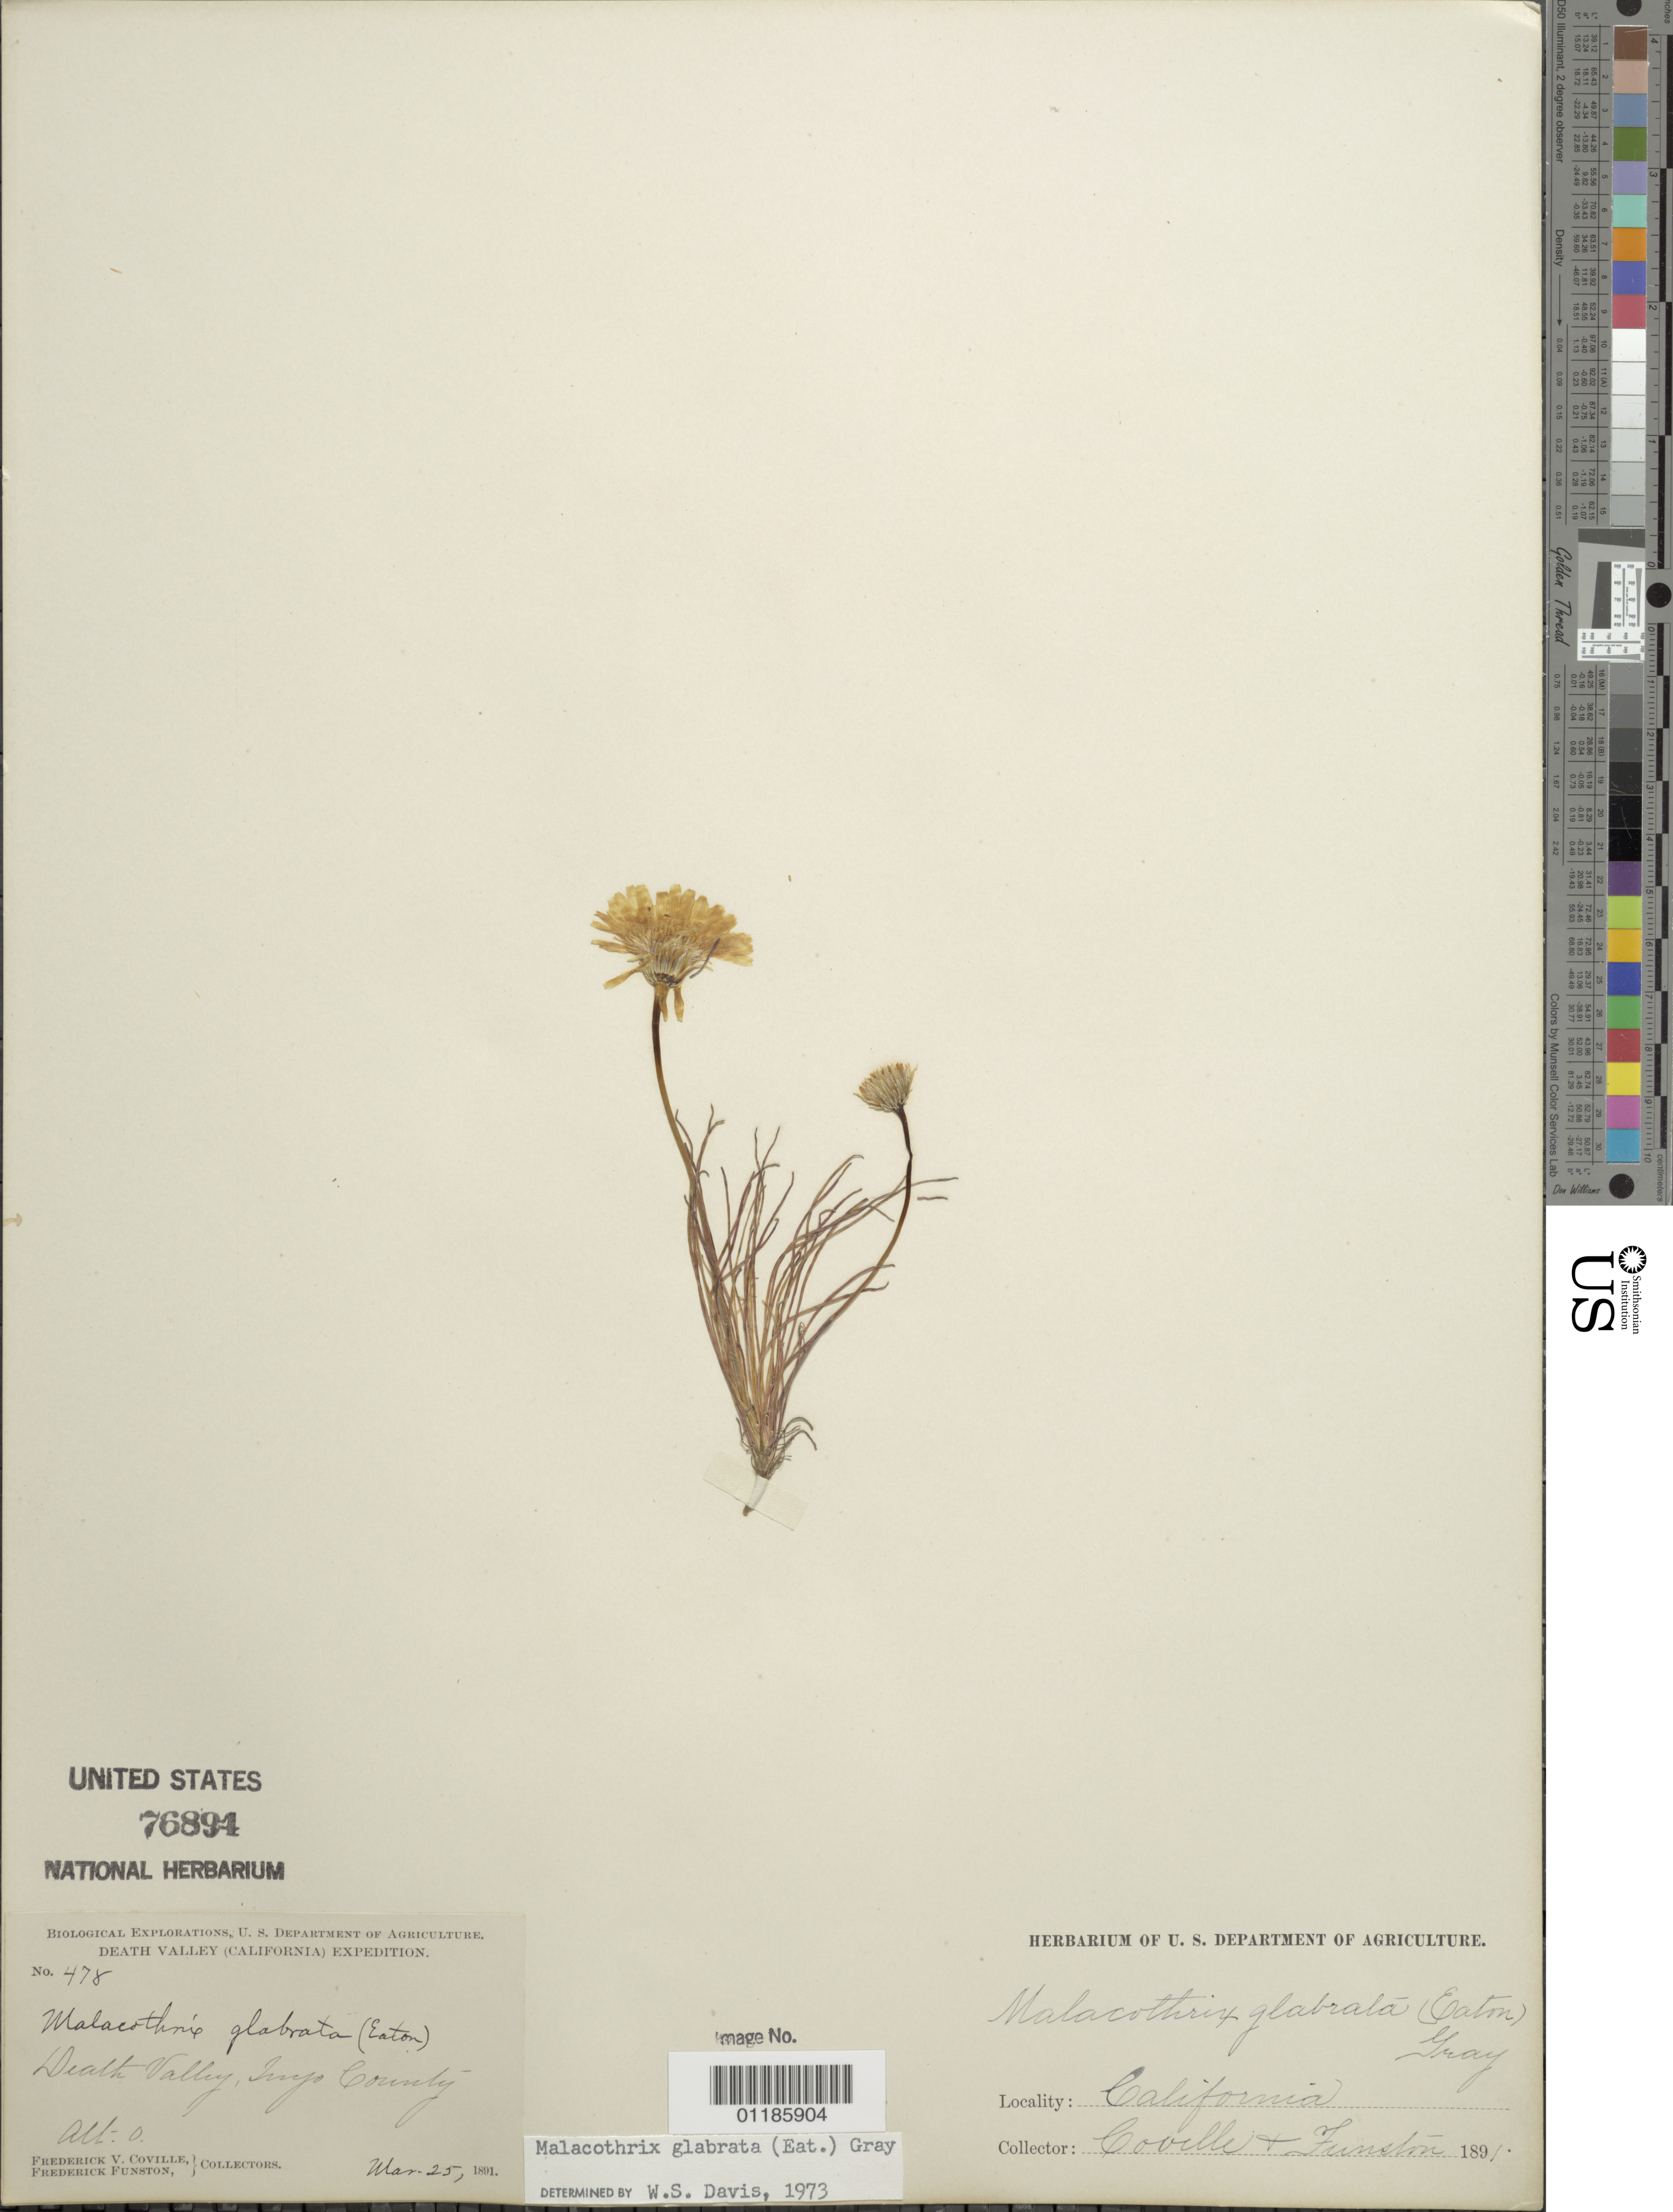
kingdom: Plantae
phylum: Tracheophyta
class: Magnoliopsida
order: Asterales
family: Asteraceae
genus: Malacothrix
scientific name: Malacothrix glabrata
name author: (A. Gray ex D.C. Eaton) A. Gray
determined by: Davis, W. S.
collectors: F. V. Coville & F. Funston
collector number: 478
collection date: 1891-03-25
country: United States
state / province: California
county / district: Inyo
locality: Death Valley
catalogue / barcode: US 76894